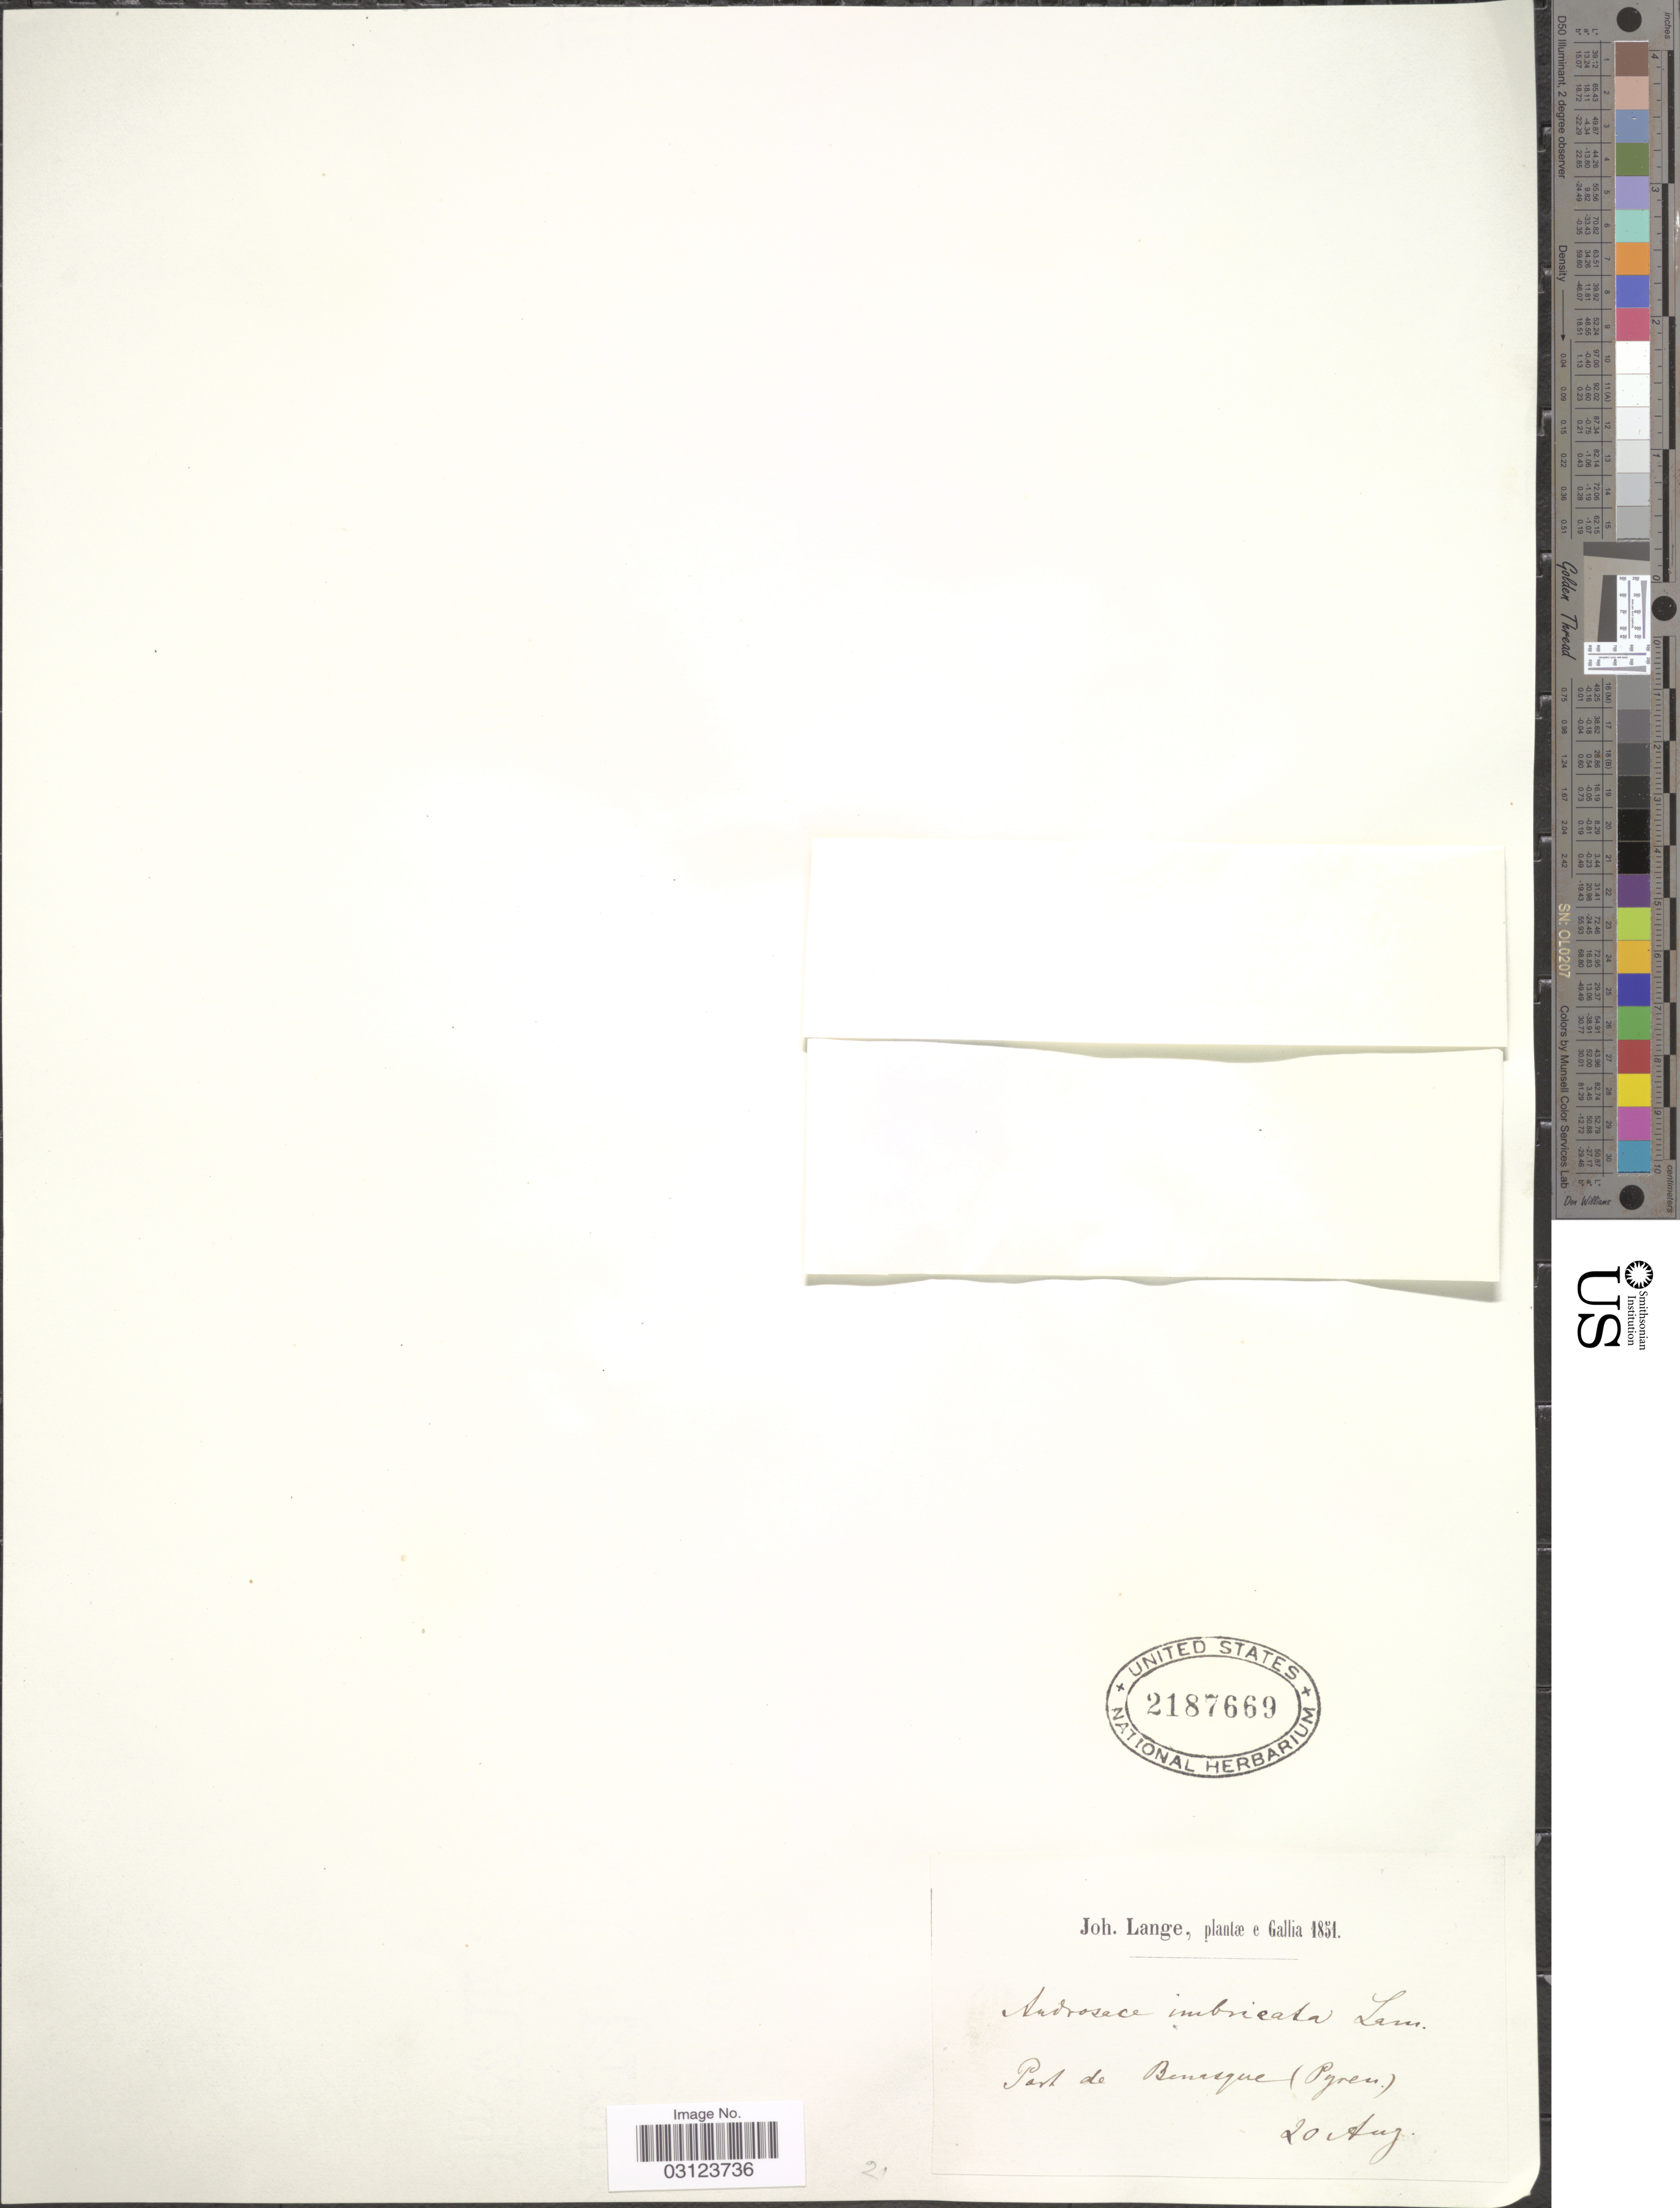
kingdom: Plantae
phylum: Tracheophyta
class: Magnoliopsida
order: Ericales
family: Primulaceae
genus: Androsace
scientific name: Androsace imbricata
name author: Lam.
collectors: J. Lange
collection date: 1851-08-20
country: France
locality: Gallia. Port de Benasque (Pyren.).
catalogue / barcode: US 2187669